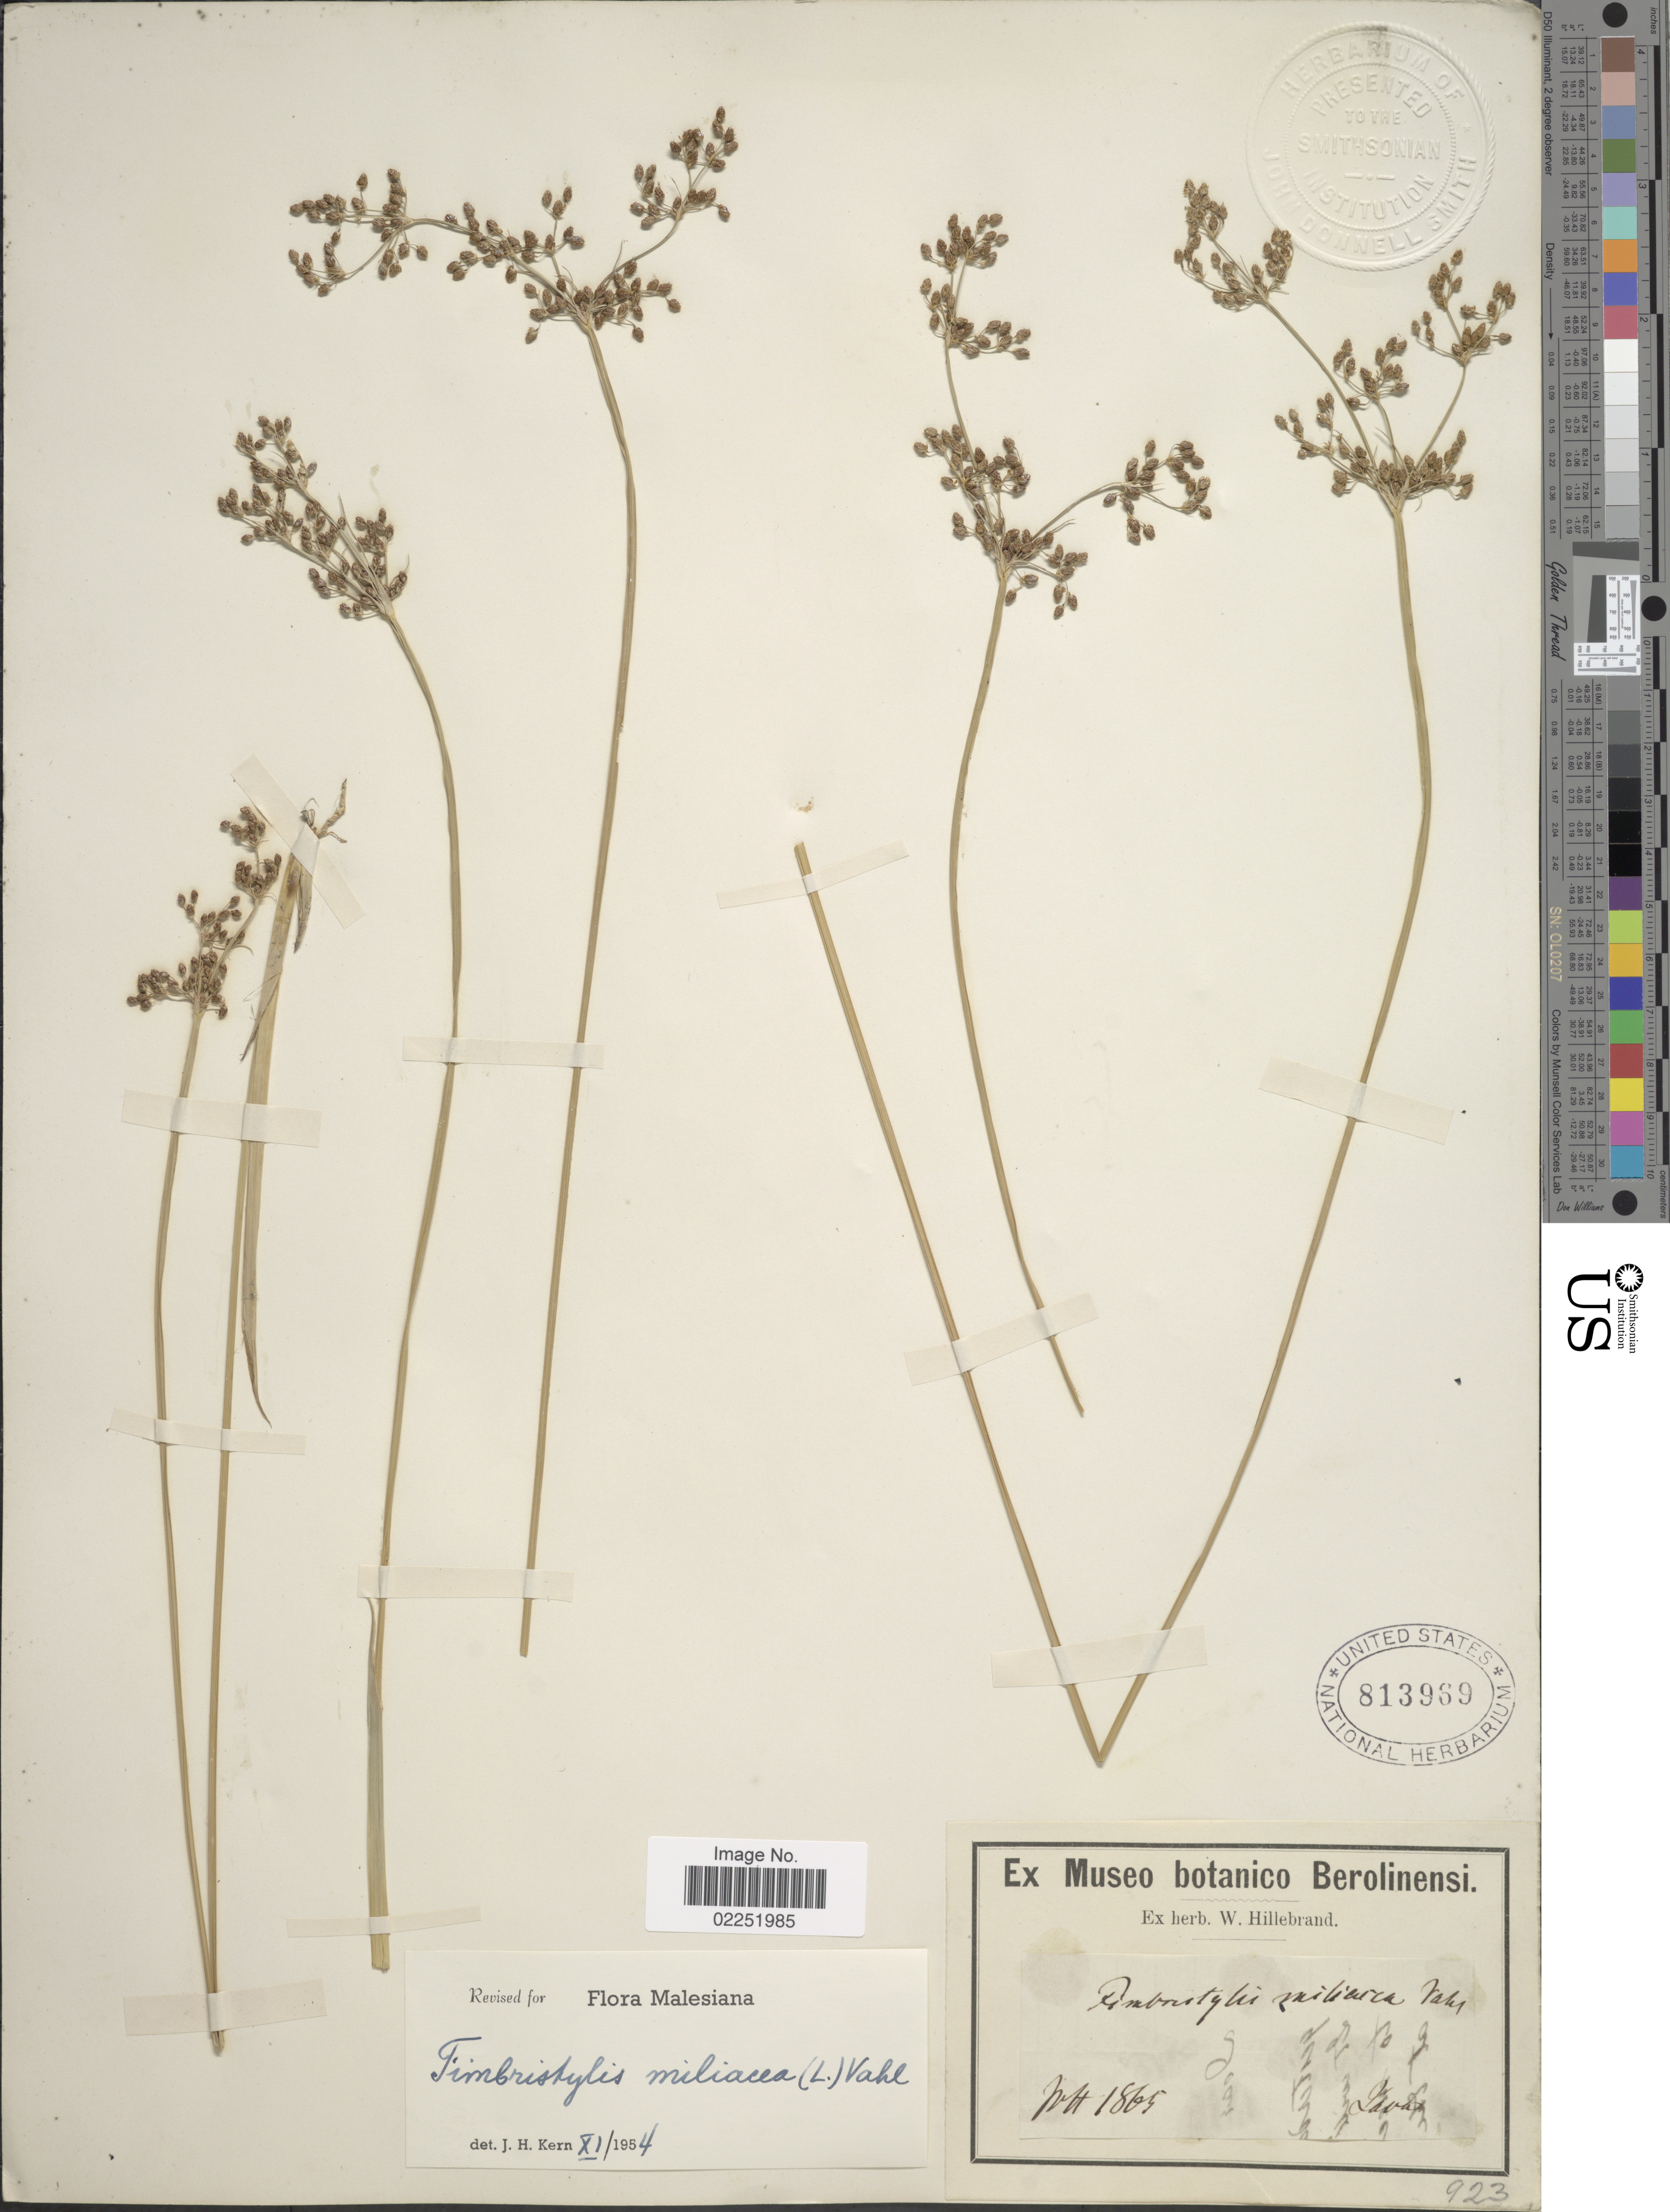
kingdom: Plantae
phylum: Tracheophyta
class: Liliopsida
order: Poales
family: Cyperaceae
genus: Fimbristylis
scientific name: Fimbristylis littoralis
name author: Gaudich.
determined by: Strong, M. T., (US), Smithsonian Institution - National Museum of Natural History (UNITED STATES)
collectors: W. Hillebrand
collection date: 1865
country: Indonesia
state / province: Java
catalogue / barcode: US 813969